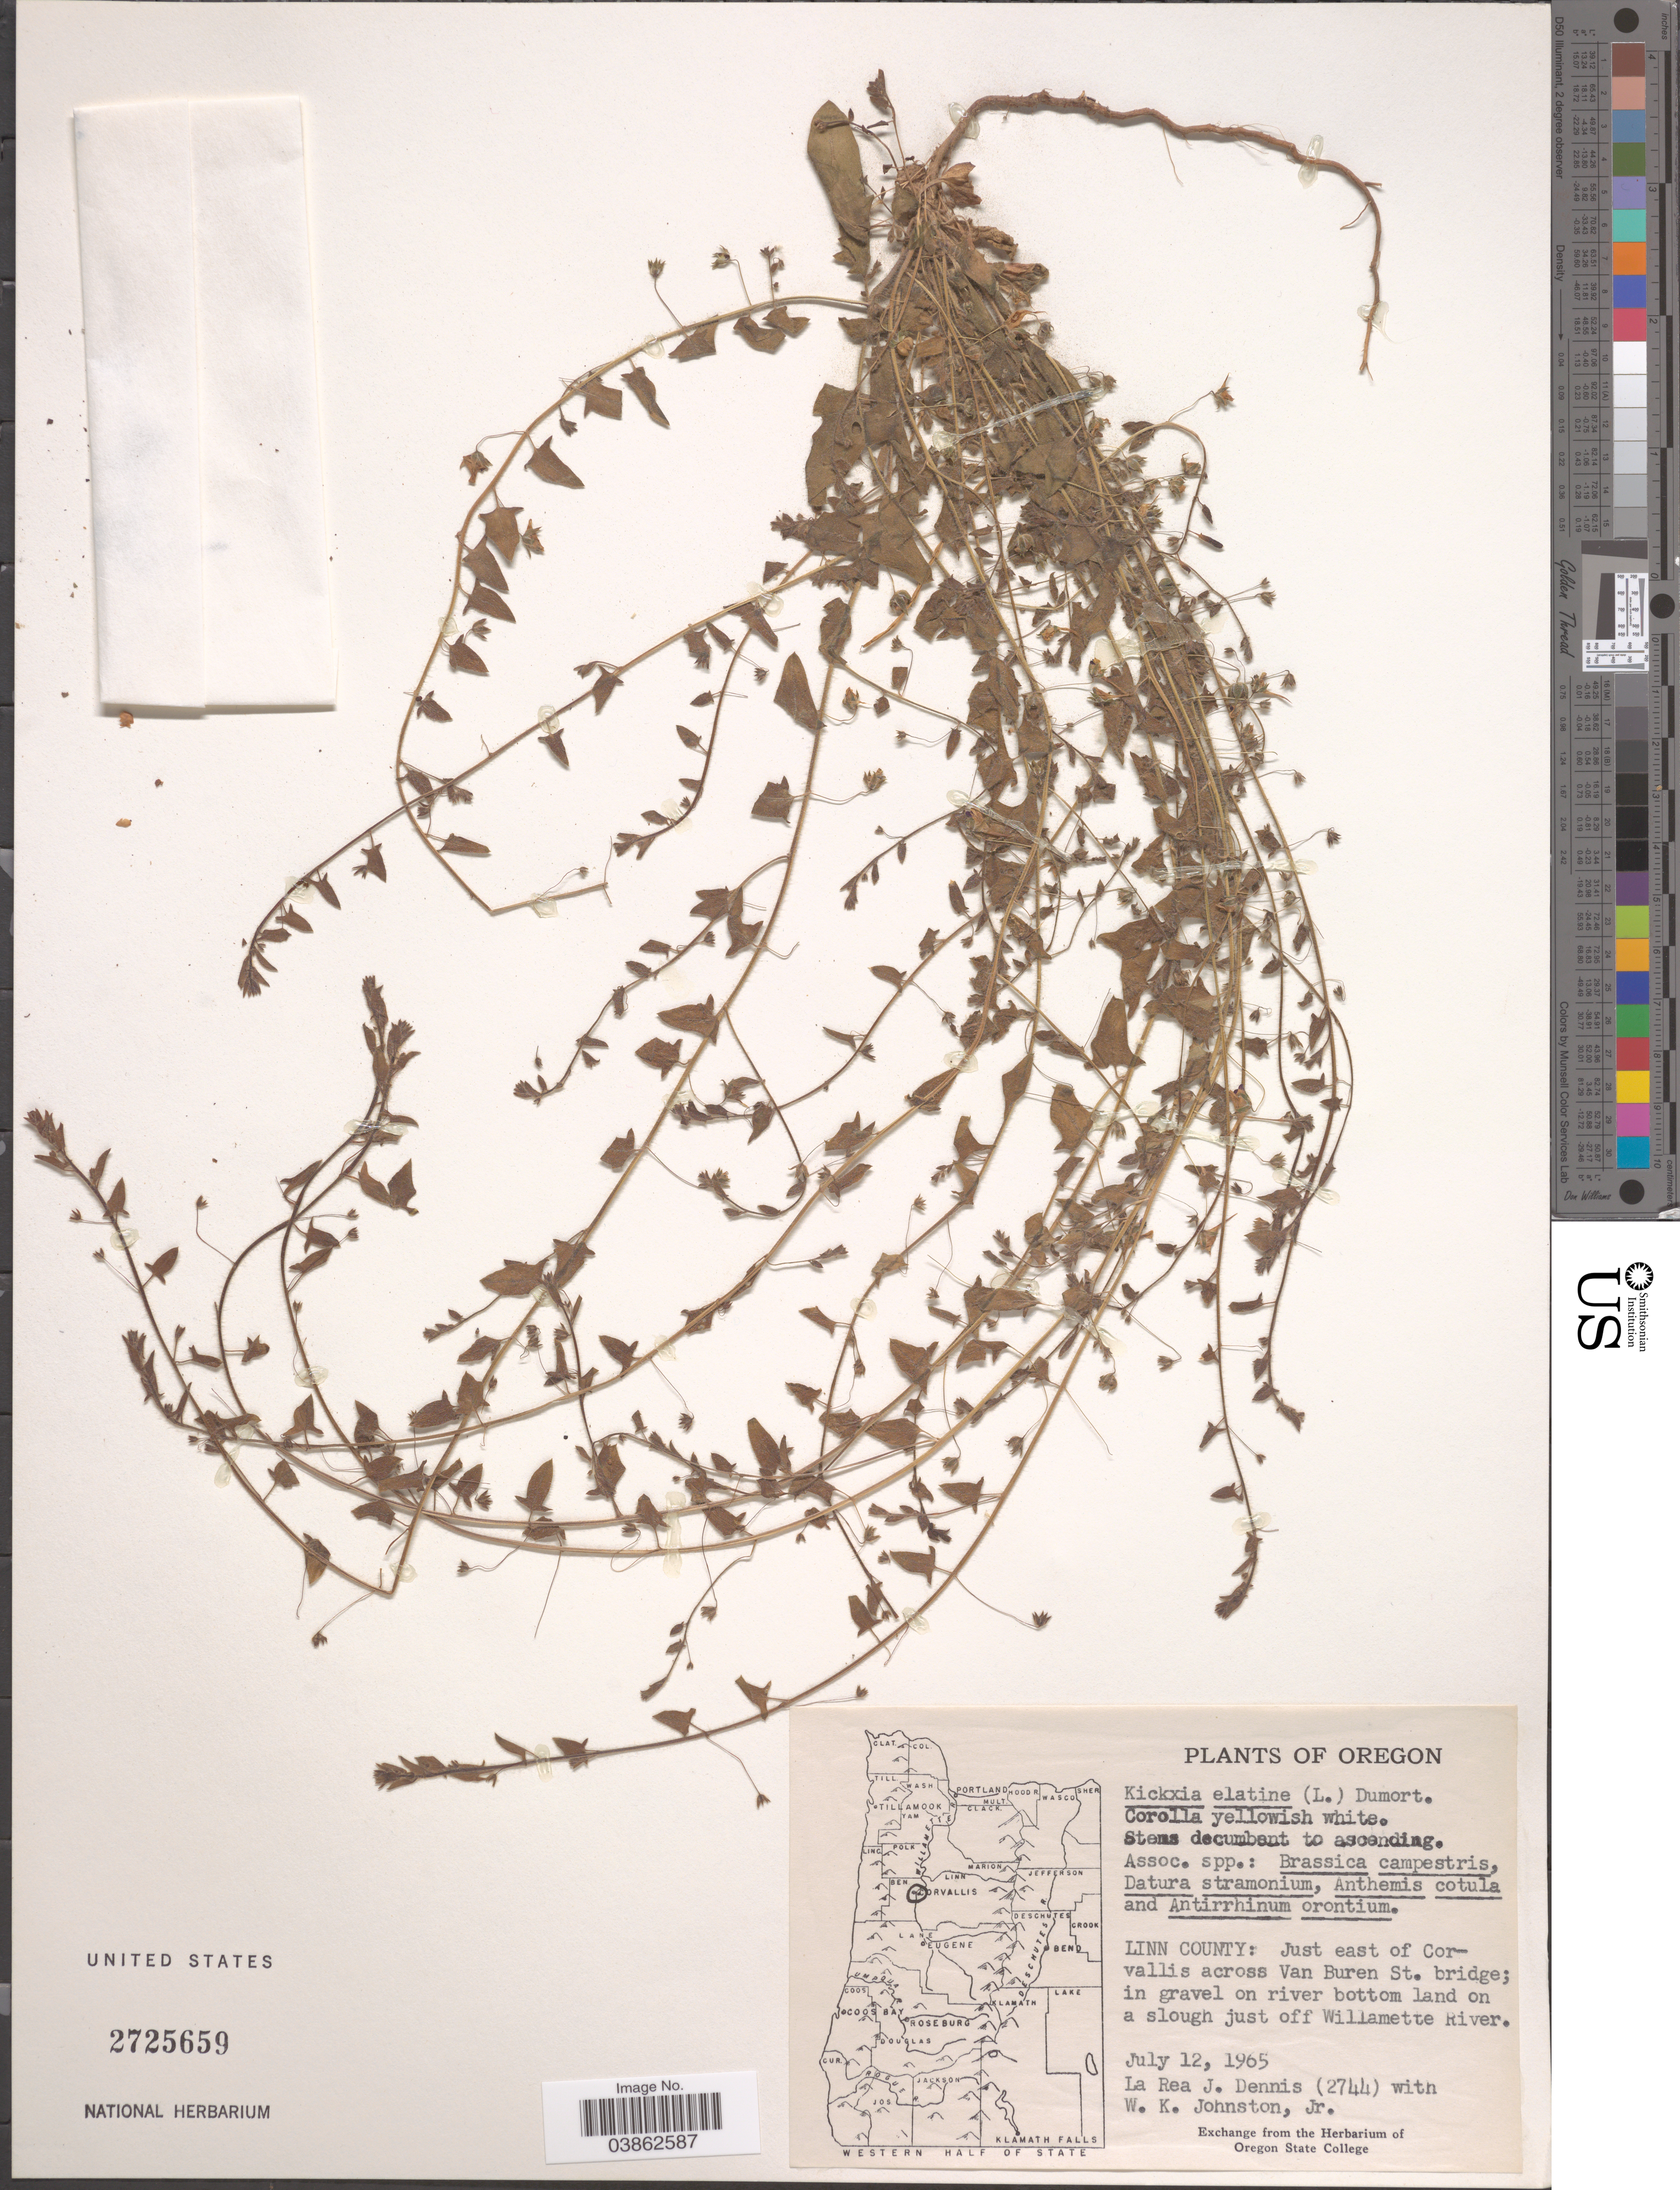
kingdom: Plantae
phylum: Tracheophyta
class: Magnoliopsida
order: Lamiales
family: Plantaginaceae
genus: Kickxia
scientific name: Kickxia elatine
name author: (L.) Dumort.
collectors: L. Dennis & W. Johnston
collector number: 2744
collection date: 1965-07-12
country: United States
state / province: Oregon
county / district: Linn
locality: Linn County: Just east of Corvallis across Van Buren St. bridge; in gravel on river bottom land on a slough just off Willamette River.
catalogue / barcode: US 2725659